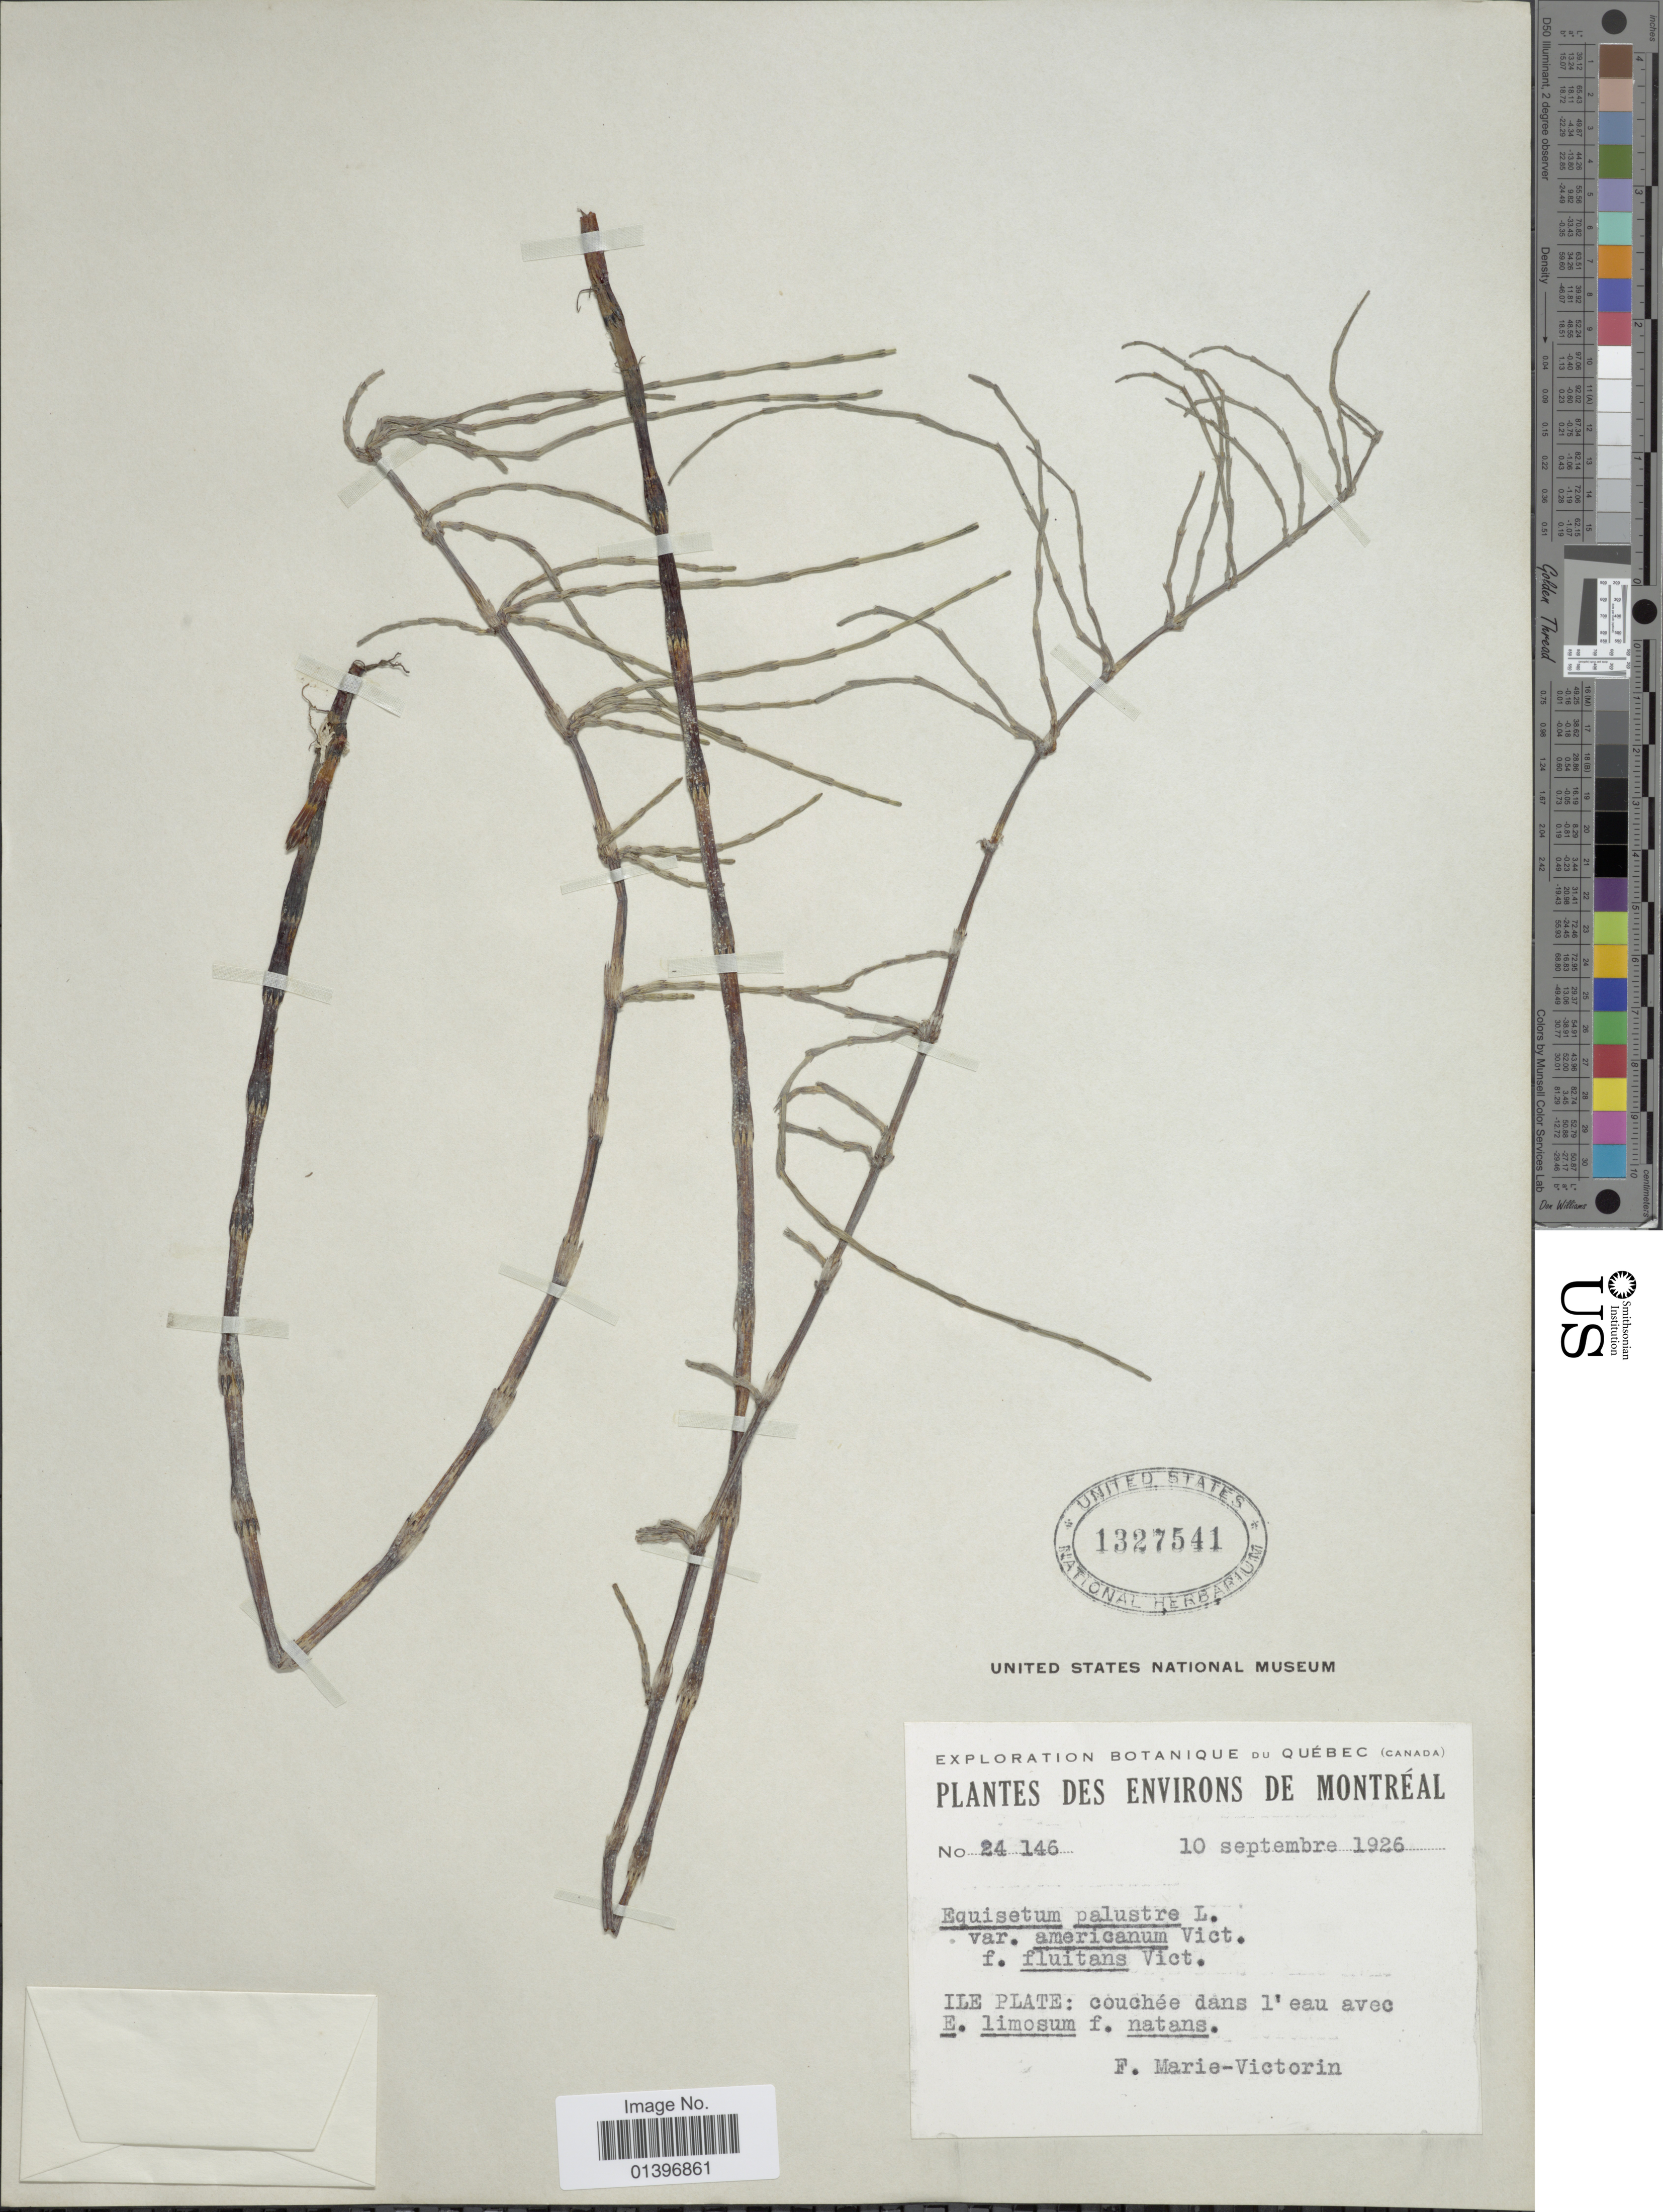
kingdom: Plantae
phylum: Tracheophyta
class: Polypodiopsida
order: Equisetales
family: Equisetaceae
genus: Equisetum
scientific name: Equisetum palustre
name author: L.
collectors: Fr. Marie-Victorin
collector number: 24146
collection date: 1926-09-10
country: Canada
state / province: Quebec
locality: Plantes des Environs de Montréal. Ile Plate: couchée dans l'eau avec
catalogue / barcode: US 1327541